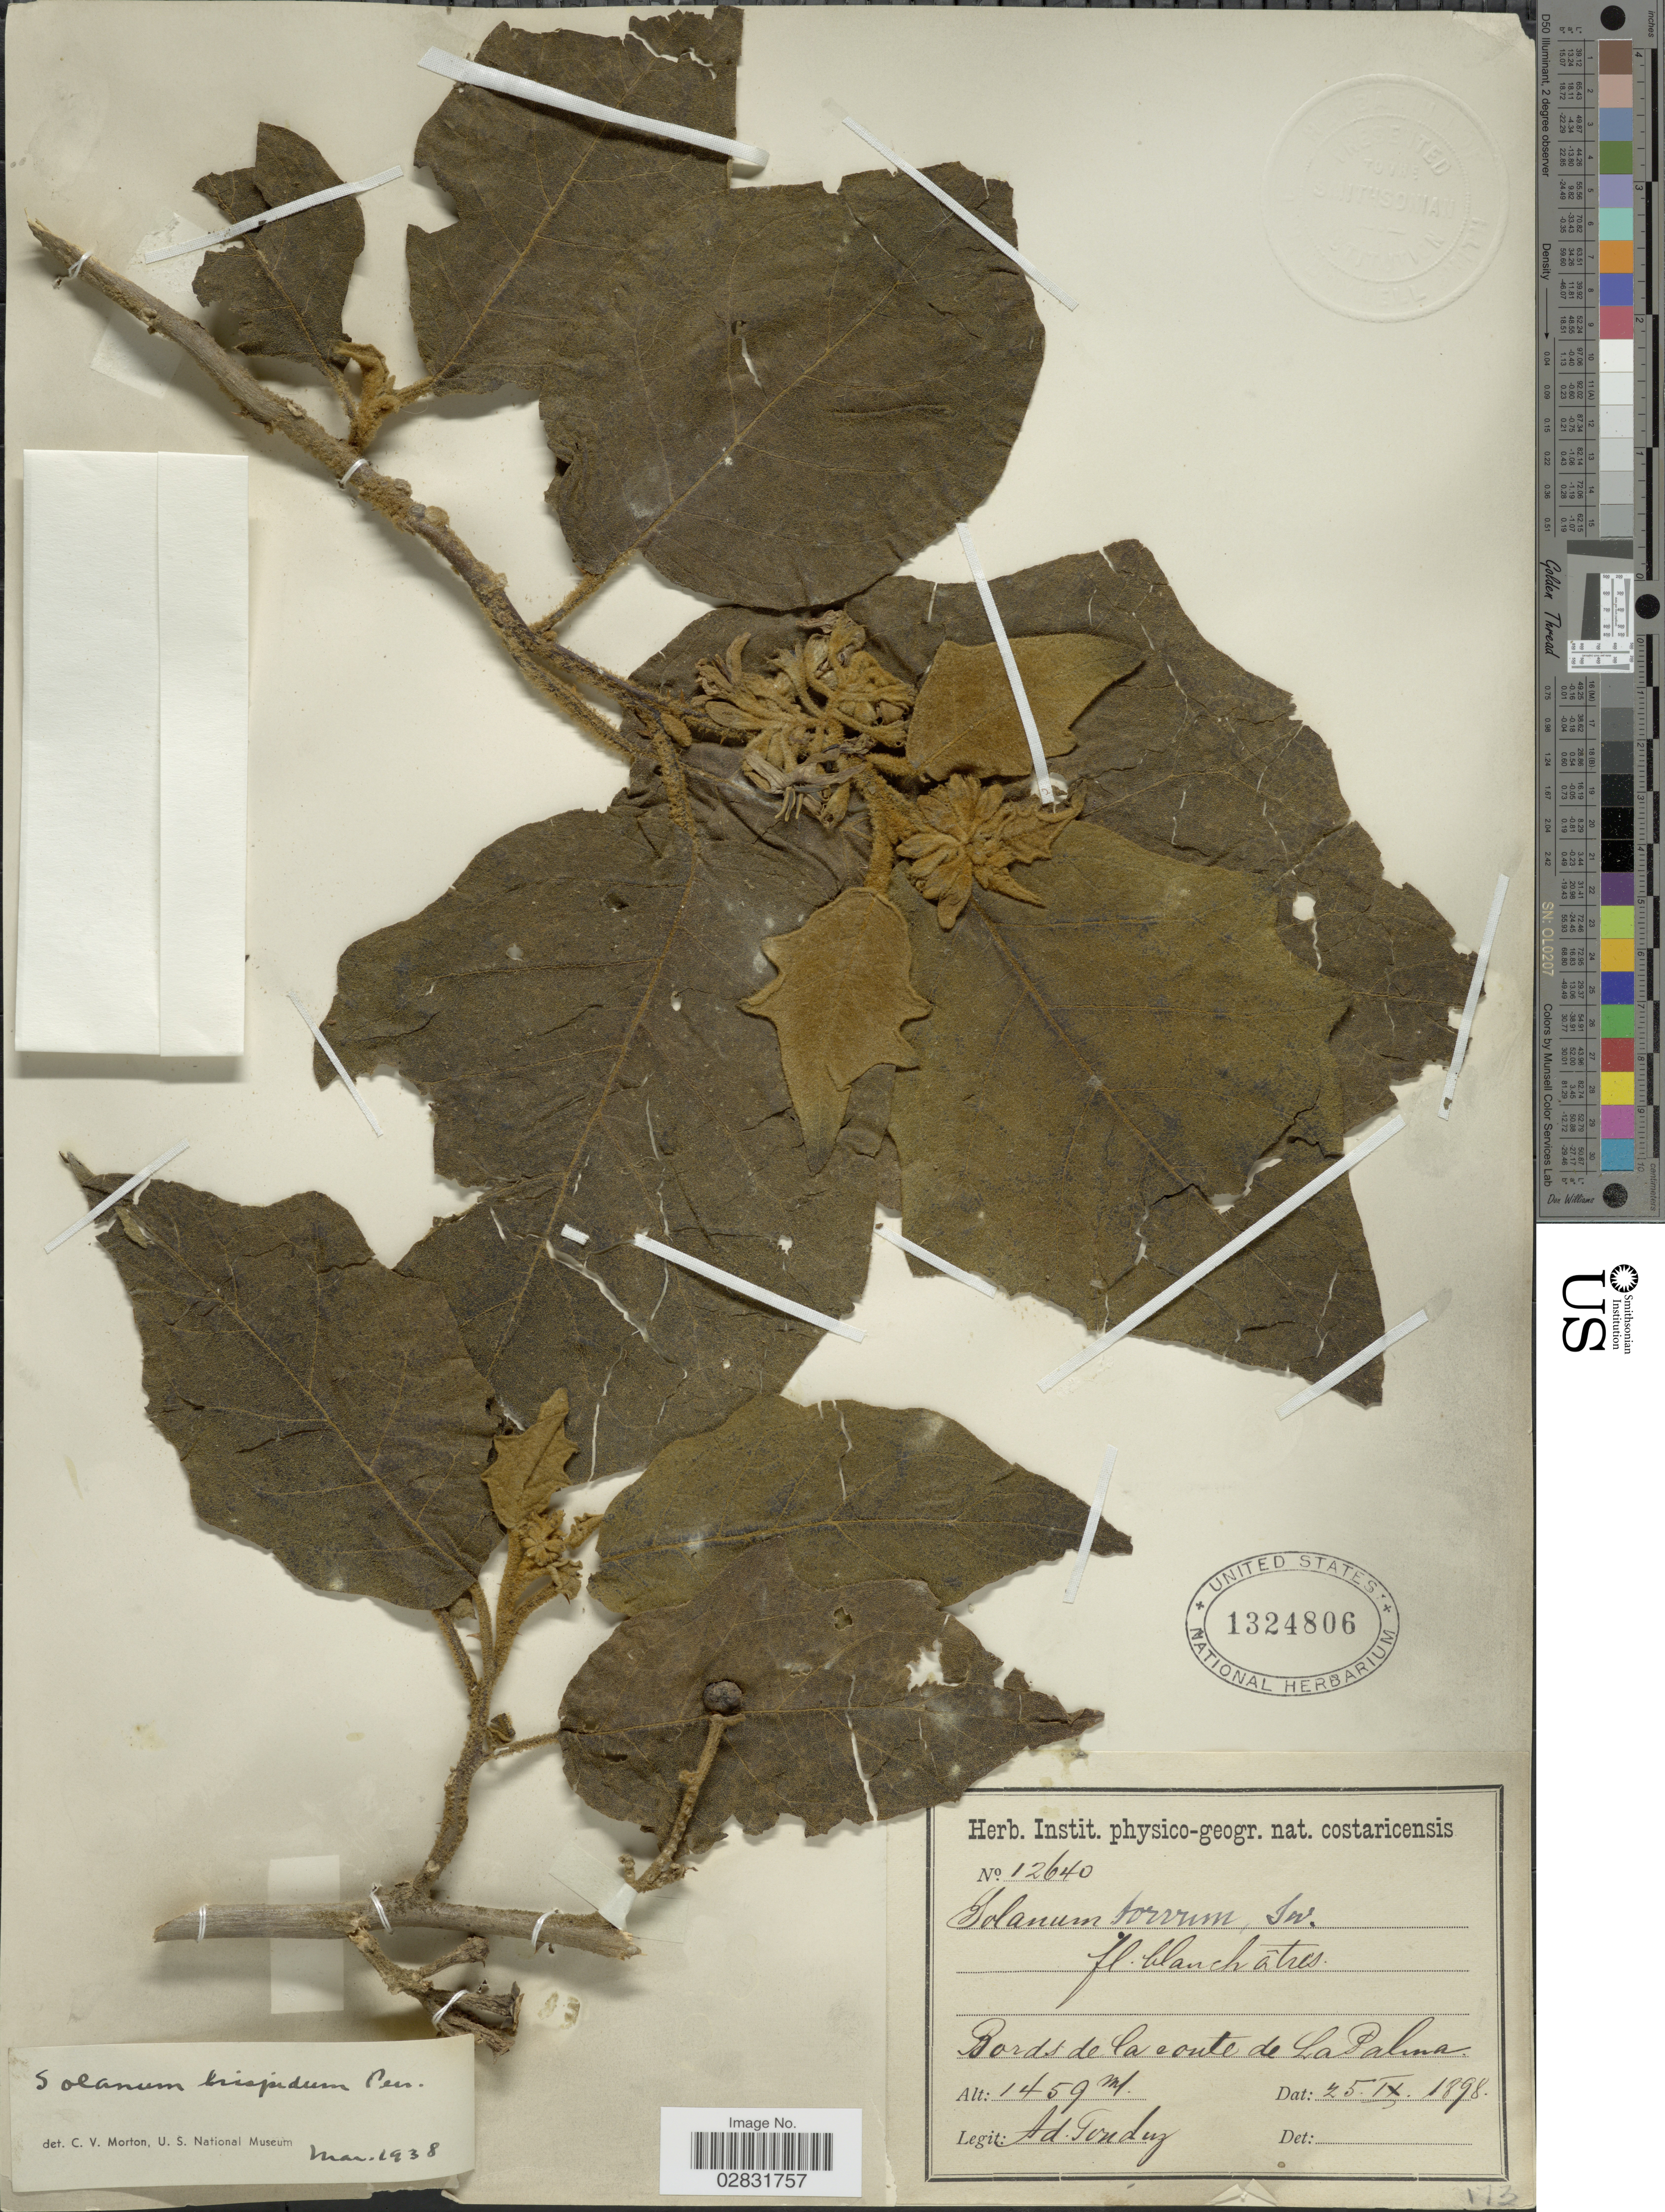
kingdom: Plantae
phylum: Tracheophyta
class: Magnoliopsida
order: Solanales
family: Solanaceae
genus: Solanum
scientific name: Solanum hispidum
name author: Pers.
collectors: A. Tonduz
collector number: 12640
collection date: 1898-09-25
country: Costa Rica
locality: Bords de la route de La Palma.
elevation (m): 1459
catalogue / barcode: US 1324806